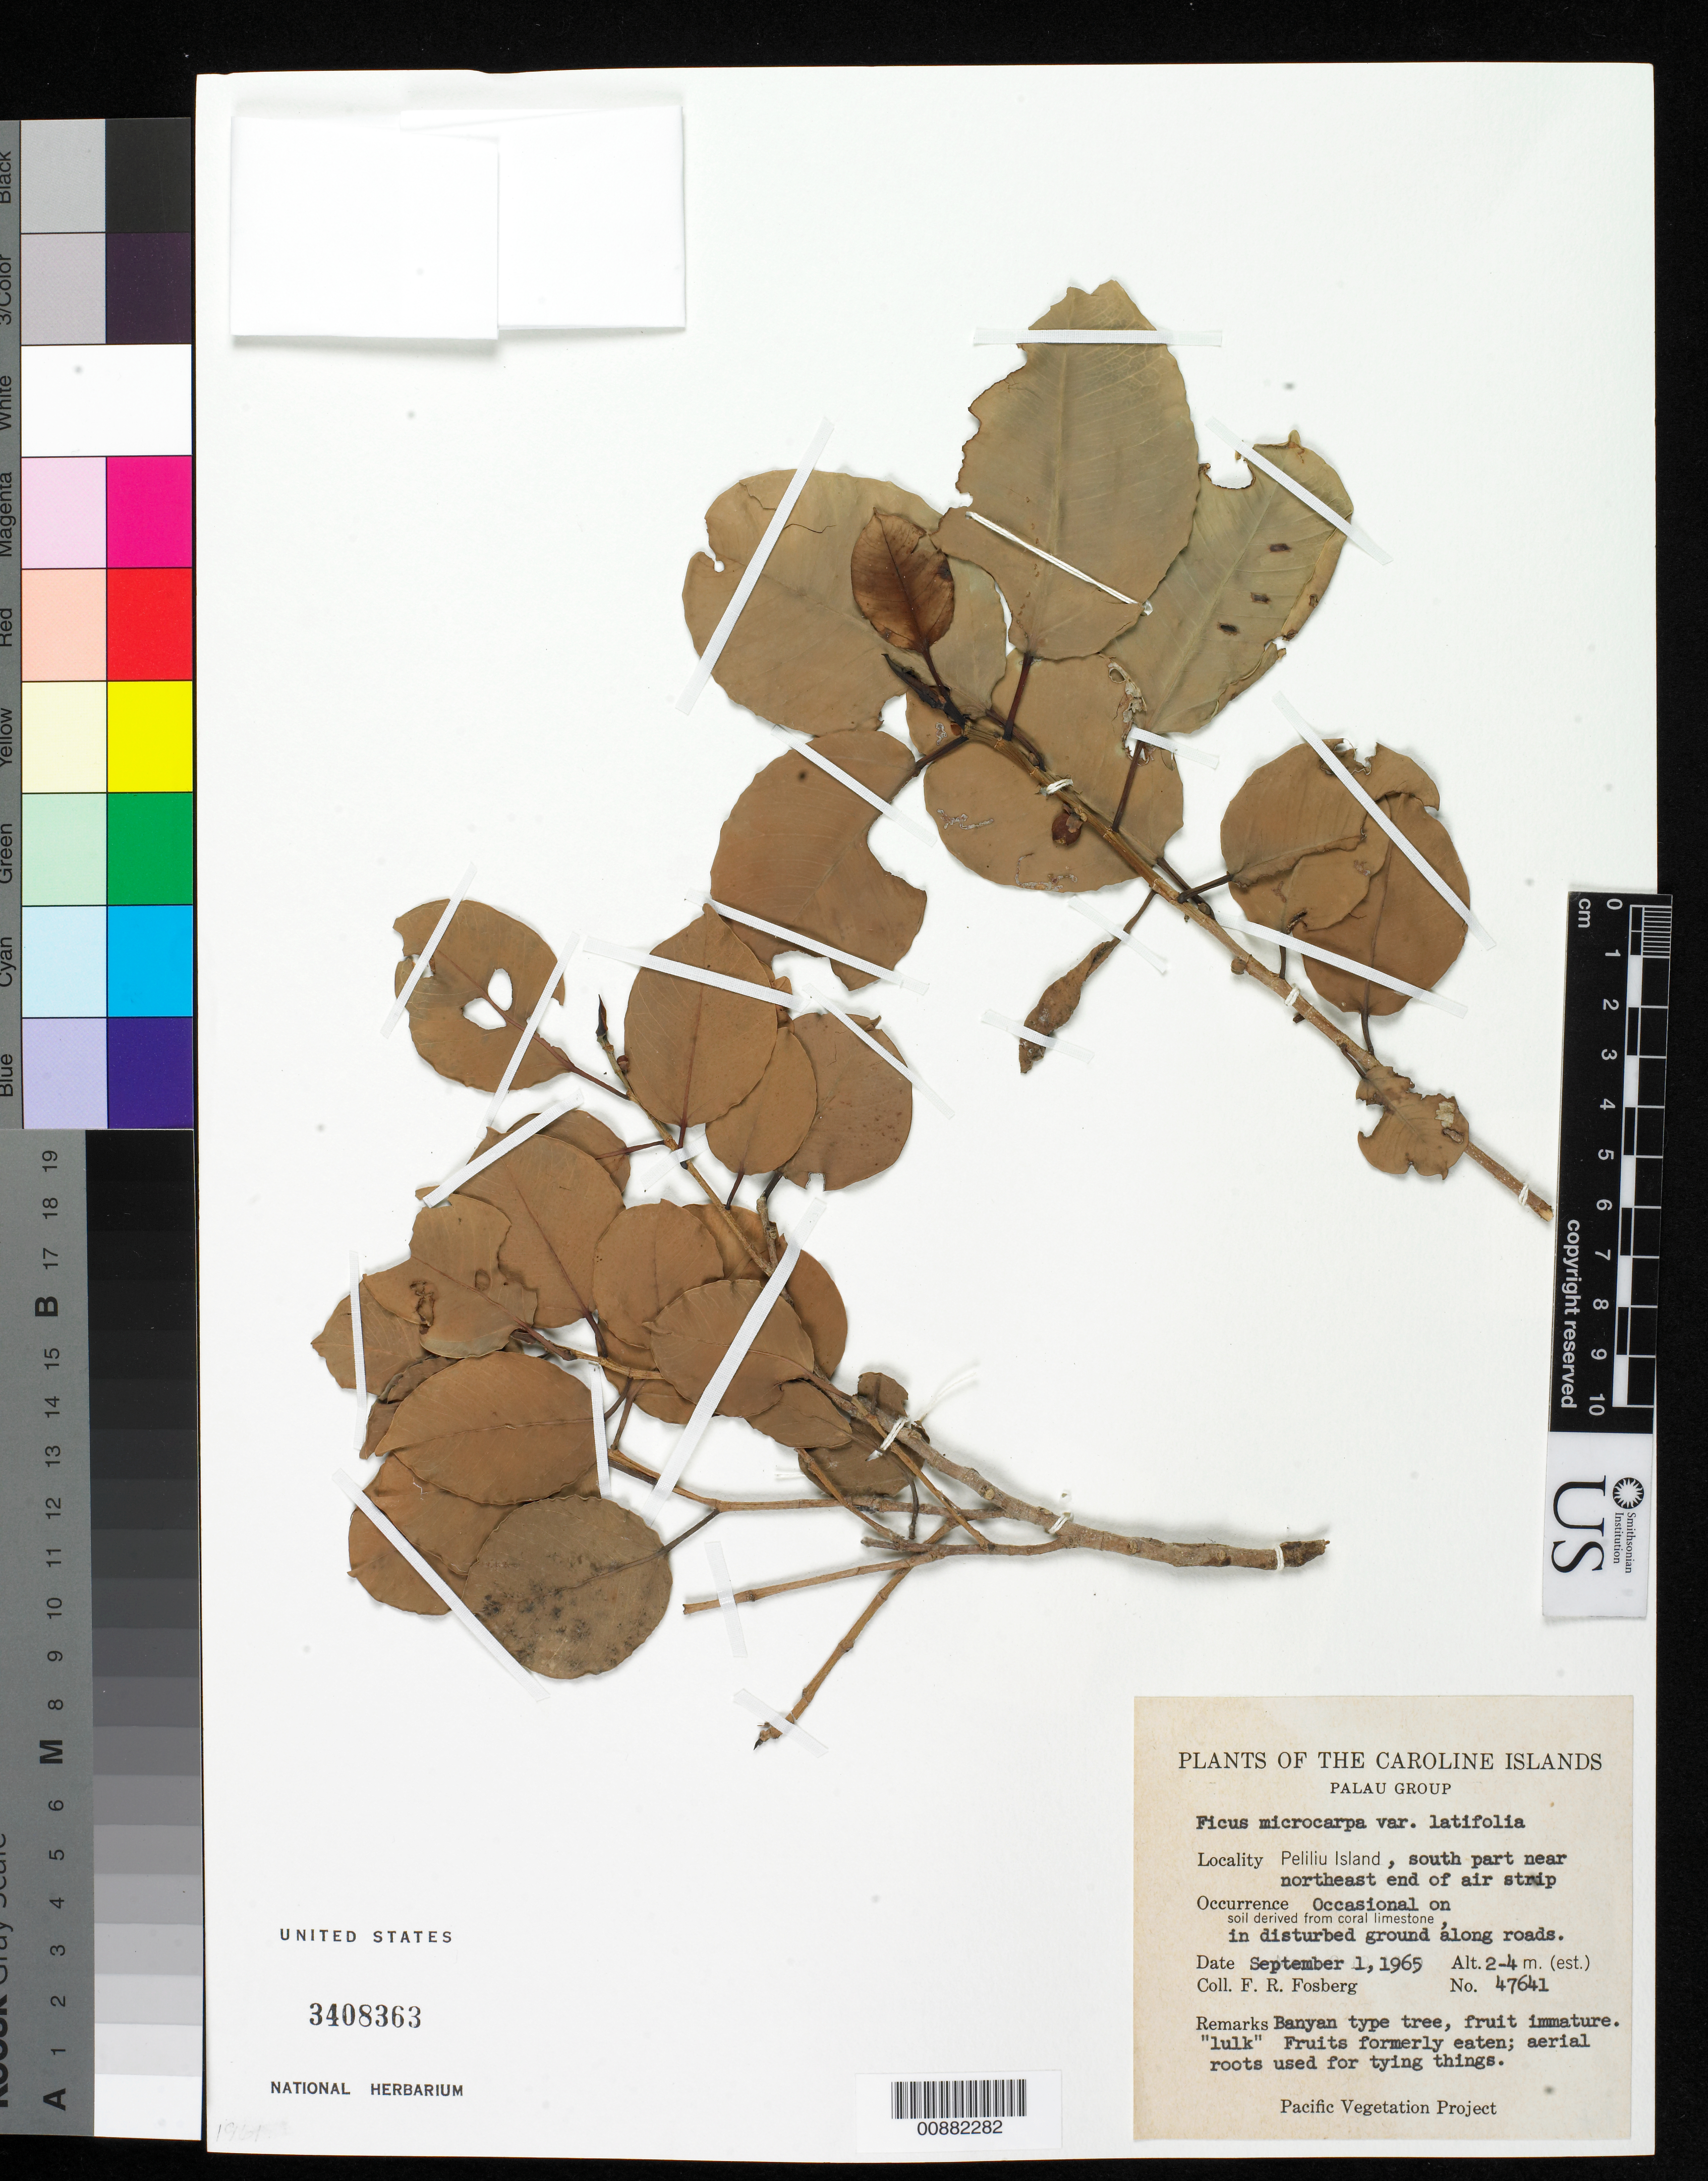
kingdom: Plantae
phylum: Tracheophyta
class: Magnoliopsida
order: Rosales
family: Moraceae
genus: Ficus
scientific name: Ficus microcarpa var. latifolia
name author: (Miq.) Corner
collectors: F. R. Fosberg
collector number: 47641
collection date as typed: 01 Sep 1965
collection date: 1965-09-01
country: Palau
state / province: Peleliu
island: Beliliou [Peleliu]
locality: Peliliu island, south part near northeast end of airstrip.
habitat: in disturbed ground along roads. Occassional on soild derviced from coral limestone.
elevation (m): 2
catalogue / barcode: US 3408363